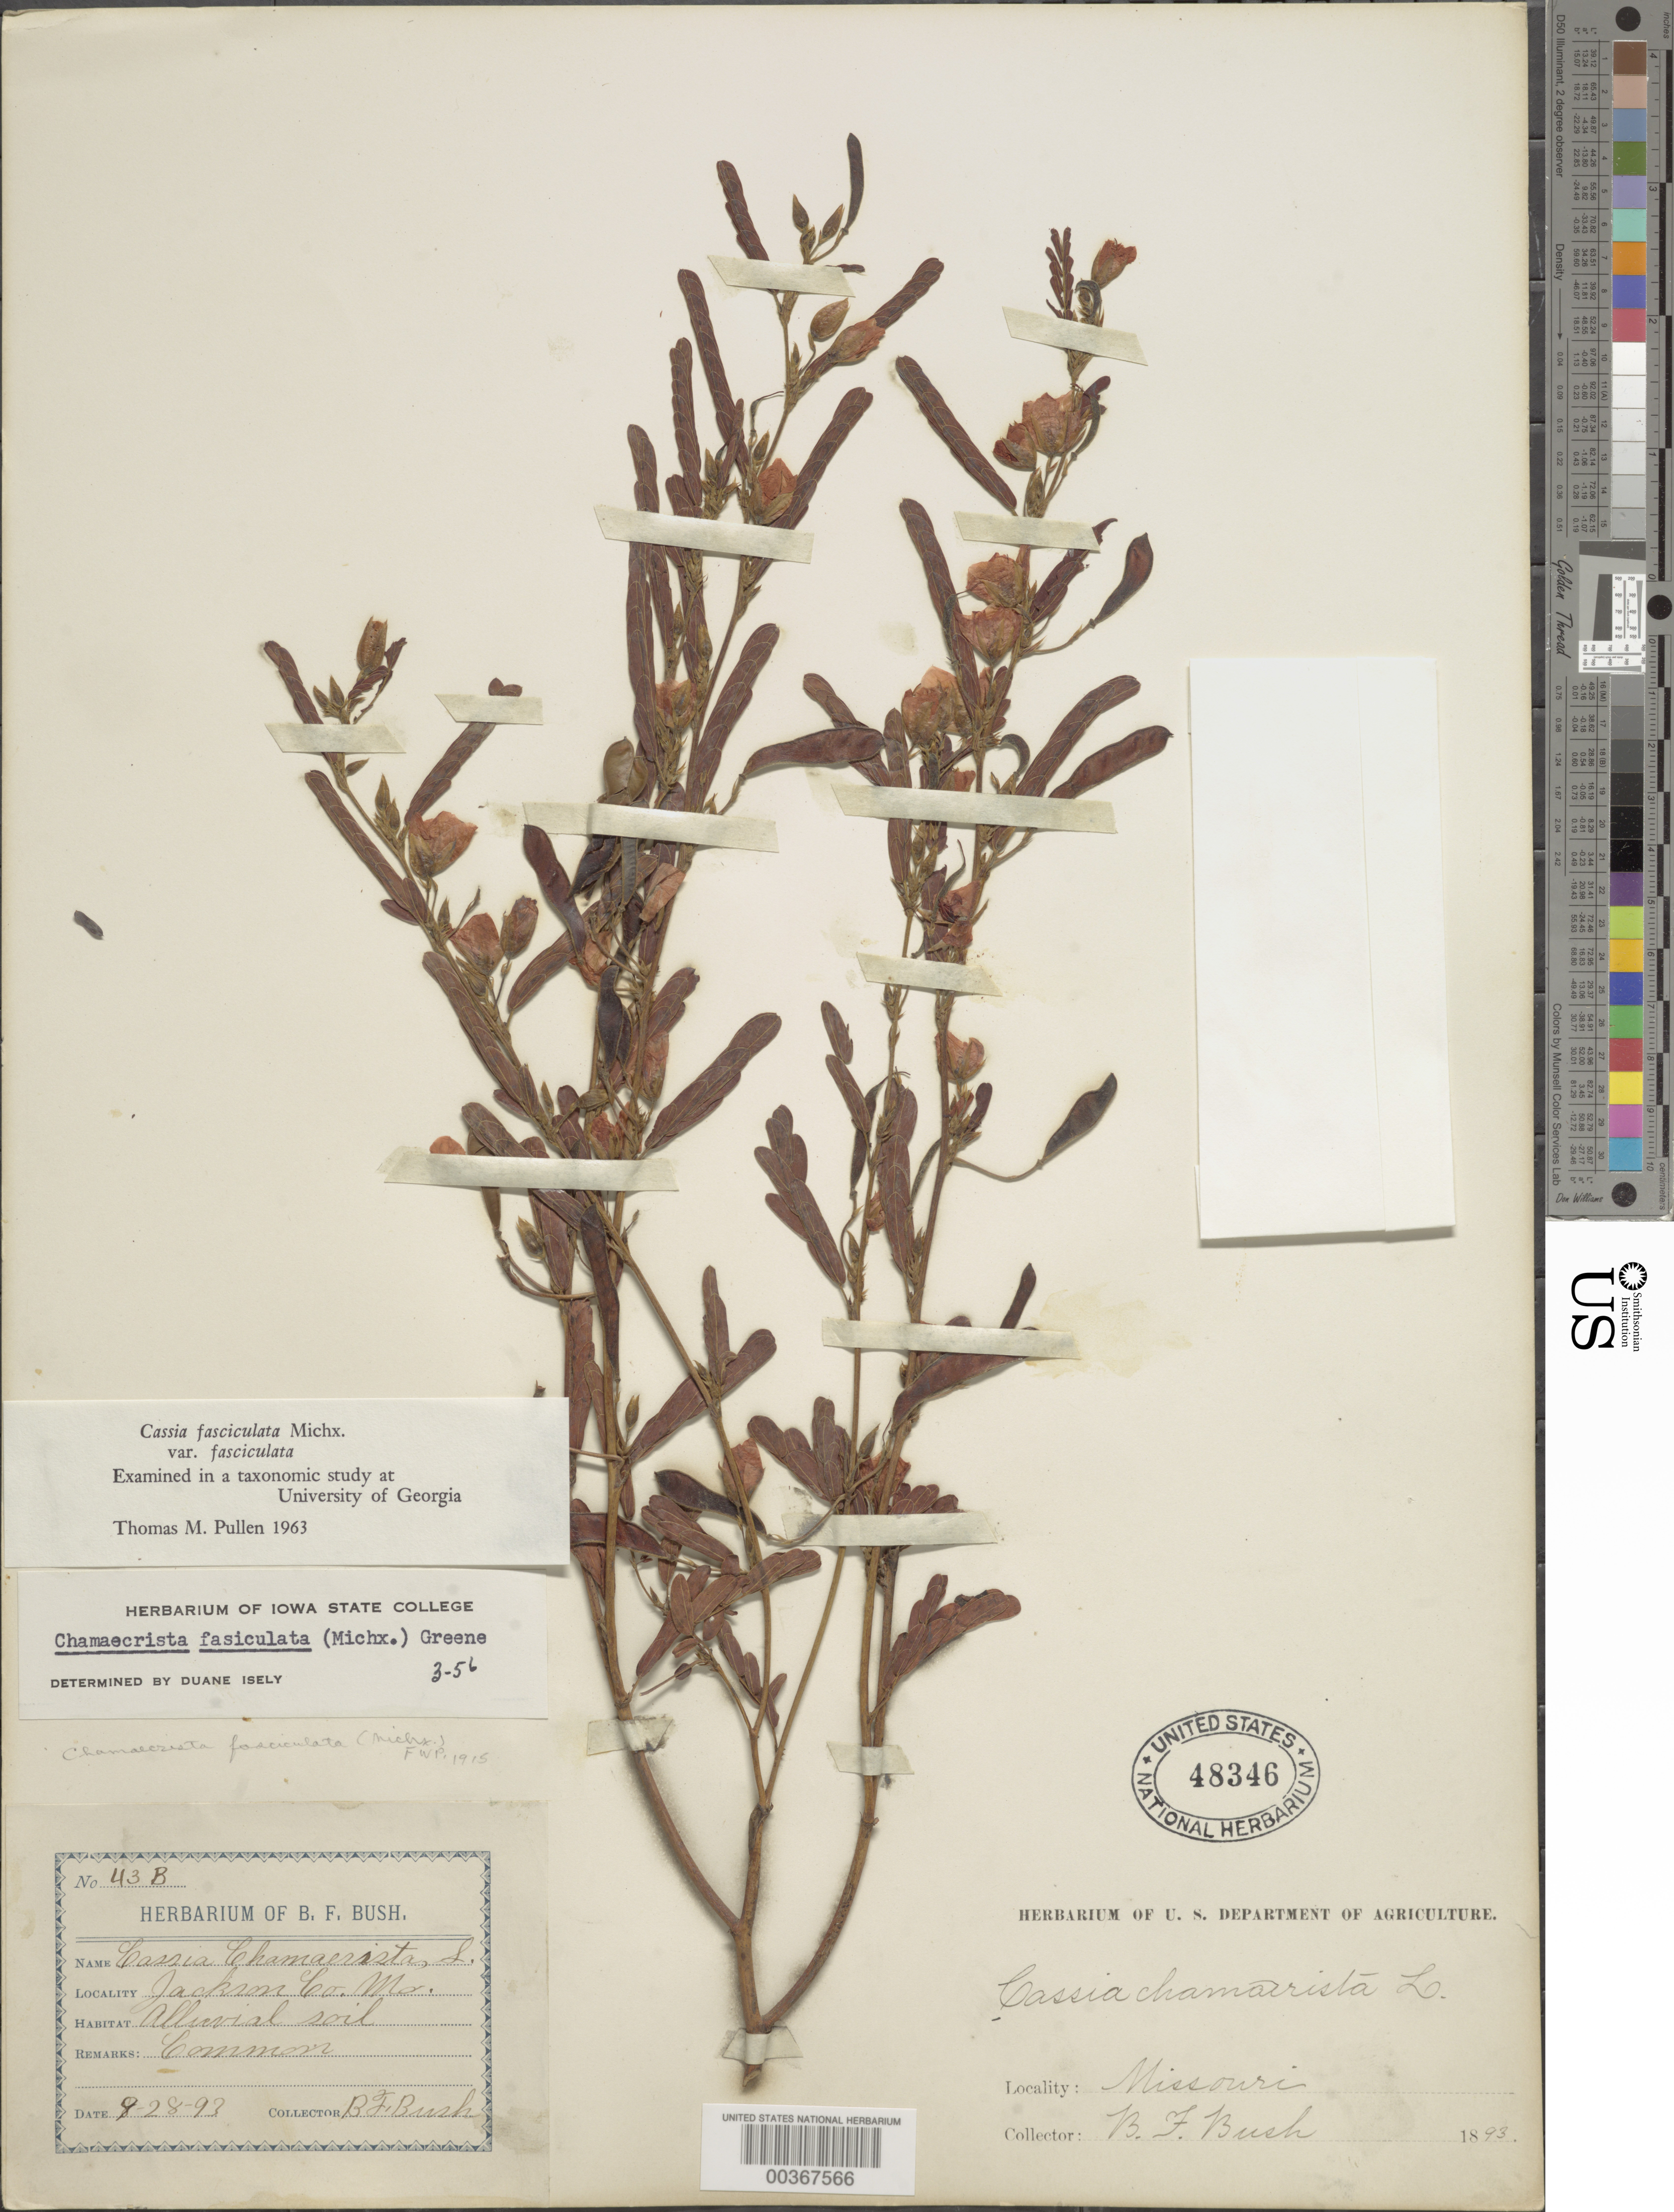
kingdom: Plantae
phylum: Tracheophyta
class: Magnoliopsida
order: Fabales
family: Fabaceae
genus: Chamaecrista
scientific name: Chamaecrista fasciculata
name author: (Michx.) Greene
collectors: B. F. Bush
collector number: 43b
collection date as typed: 23 Sep 1893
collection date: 1893-09-23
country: United States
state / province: Missouri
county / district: Jackson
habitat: Alluvial soil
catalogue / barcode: US 48346